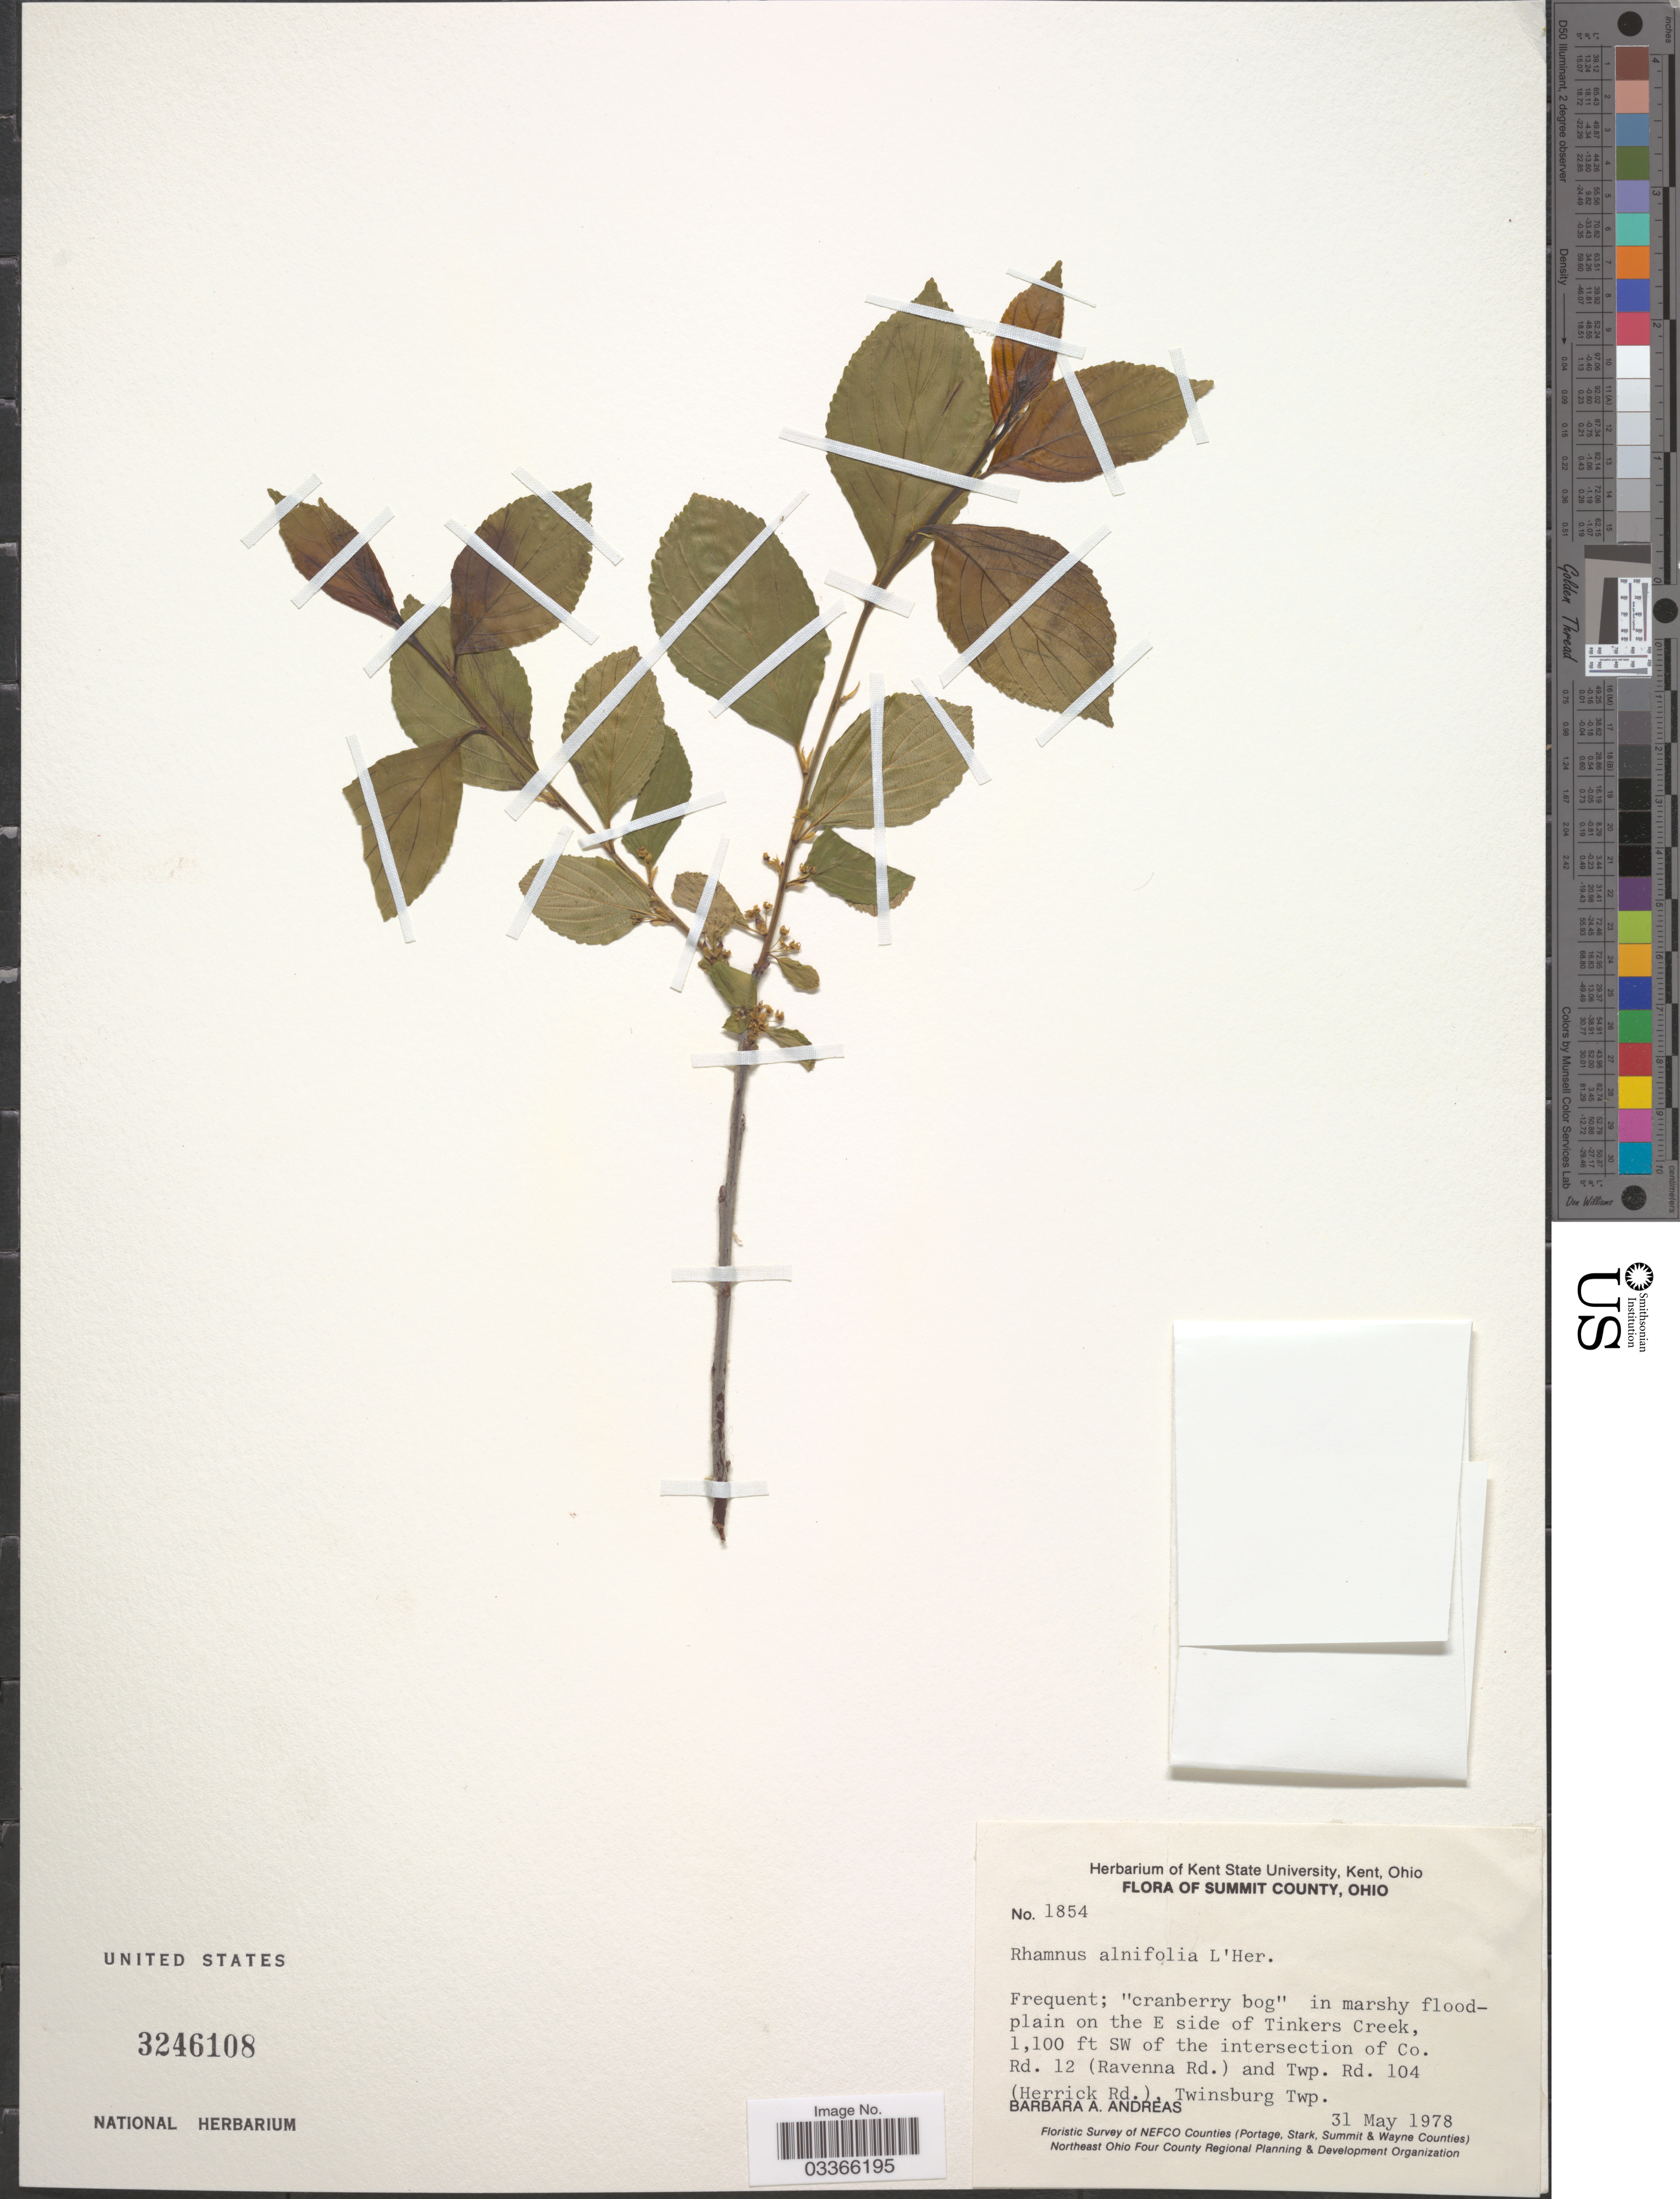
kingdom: Plantae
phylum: Tracheophyta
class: Magnoliopsida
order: Rosales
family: Rhamnaceae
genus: Rhamnus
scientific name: Rhamnus alnifolia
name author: L'Hér.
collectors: B. A. Andreas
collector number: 1854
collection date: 1978-05-31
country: United States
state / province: Ohio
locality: Summit County, on the E side of Tinkers Creek, 1100 ft SW of the intersection of Co. Rd. 12 (Ravenna Rd.) and Twp. Rd. 104 (Herrick Rd.), Twinsburg Twp.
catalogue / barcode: US 3246108